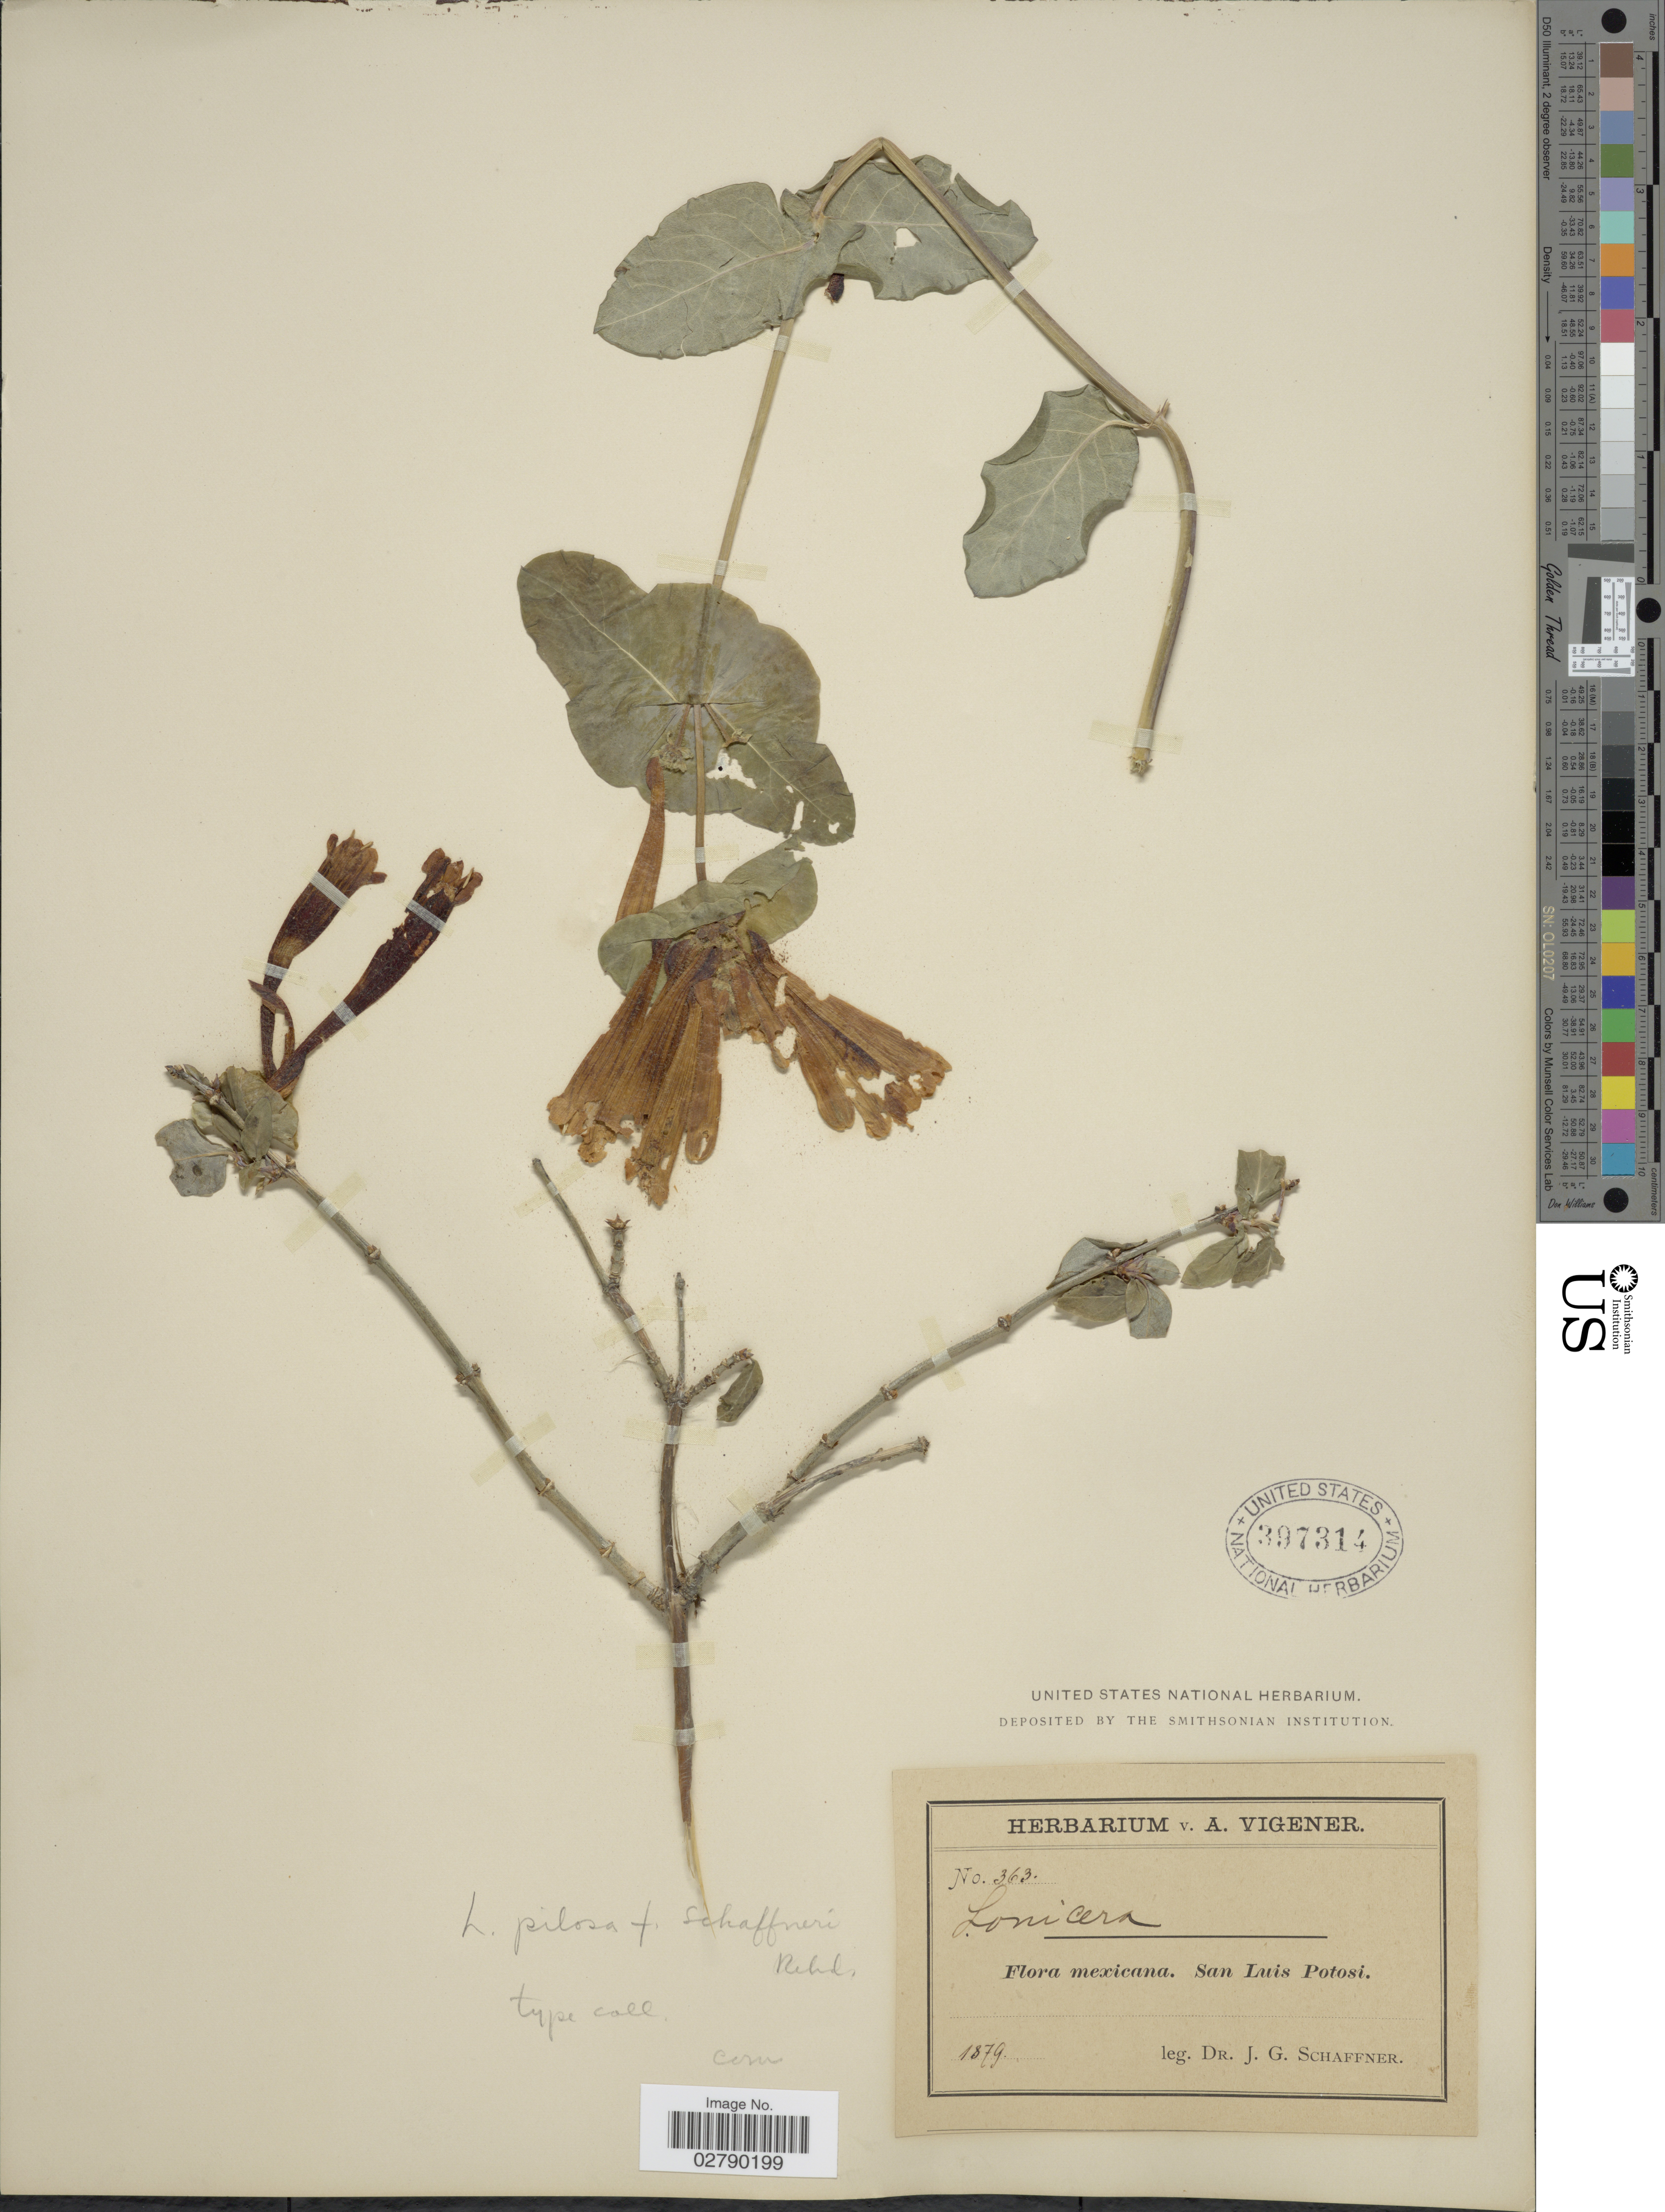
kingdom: Plantae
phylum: Tracheophyta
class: Magnoliopsida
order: Dipsacales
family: Caprifoliaceae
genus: Lonicera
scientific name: Lonicera pilosa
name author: Willd. ex Kunth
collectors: J. G. Schaffner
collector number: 363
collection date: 1879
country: Mexico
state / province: San Luis Potosí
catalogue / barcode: US 397314